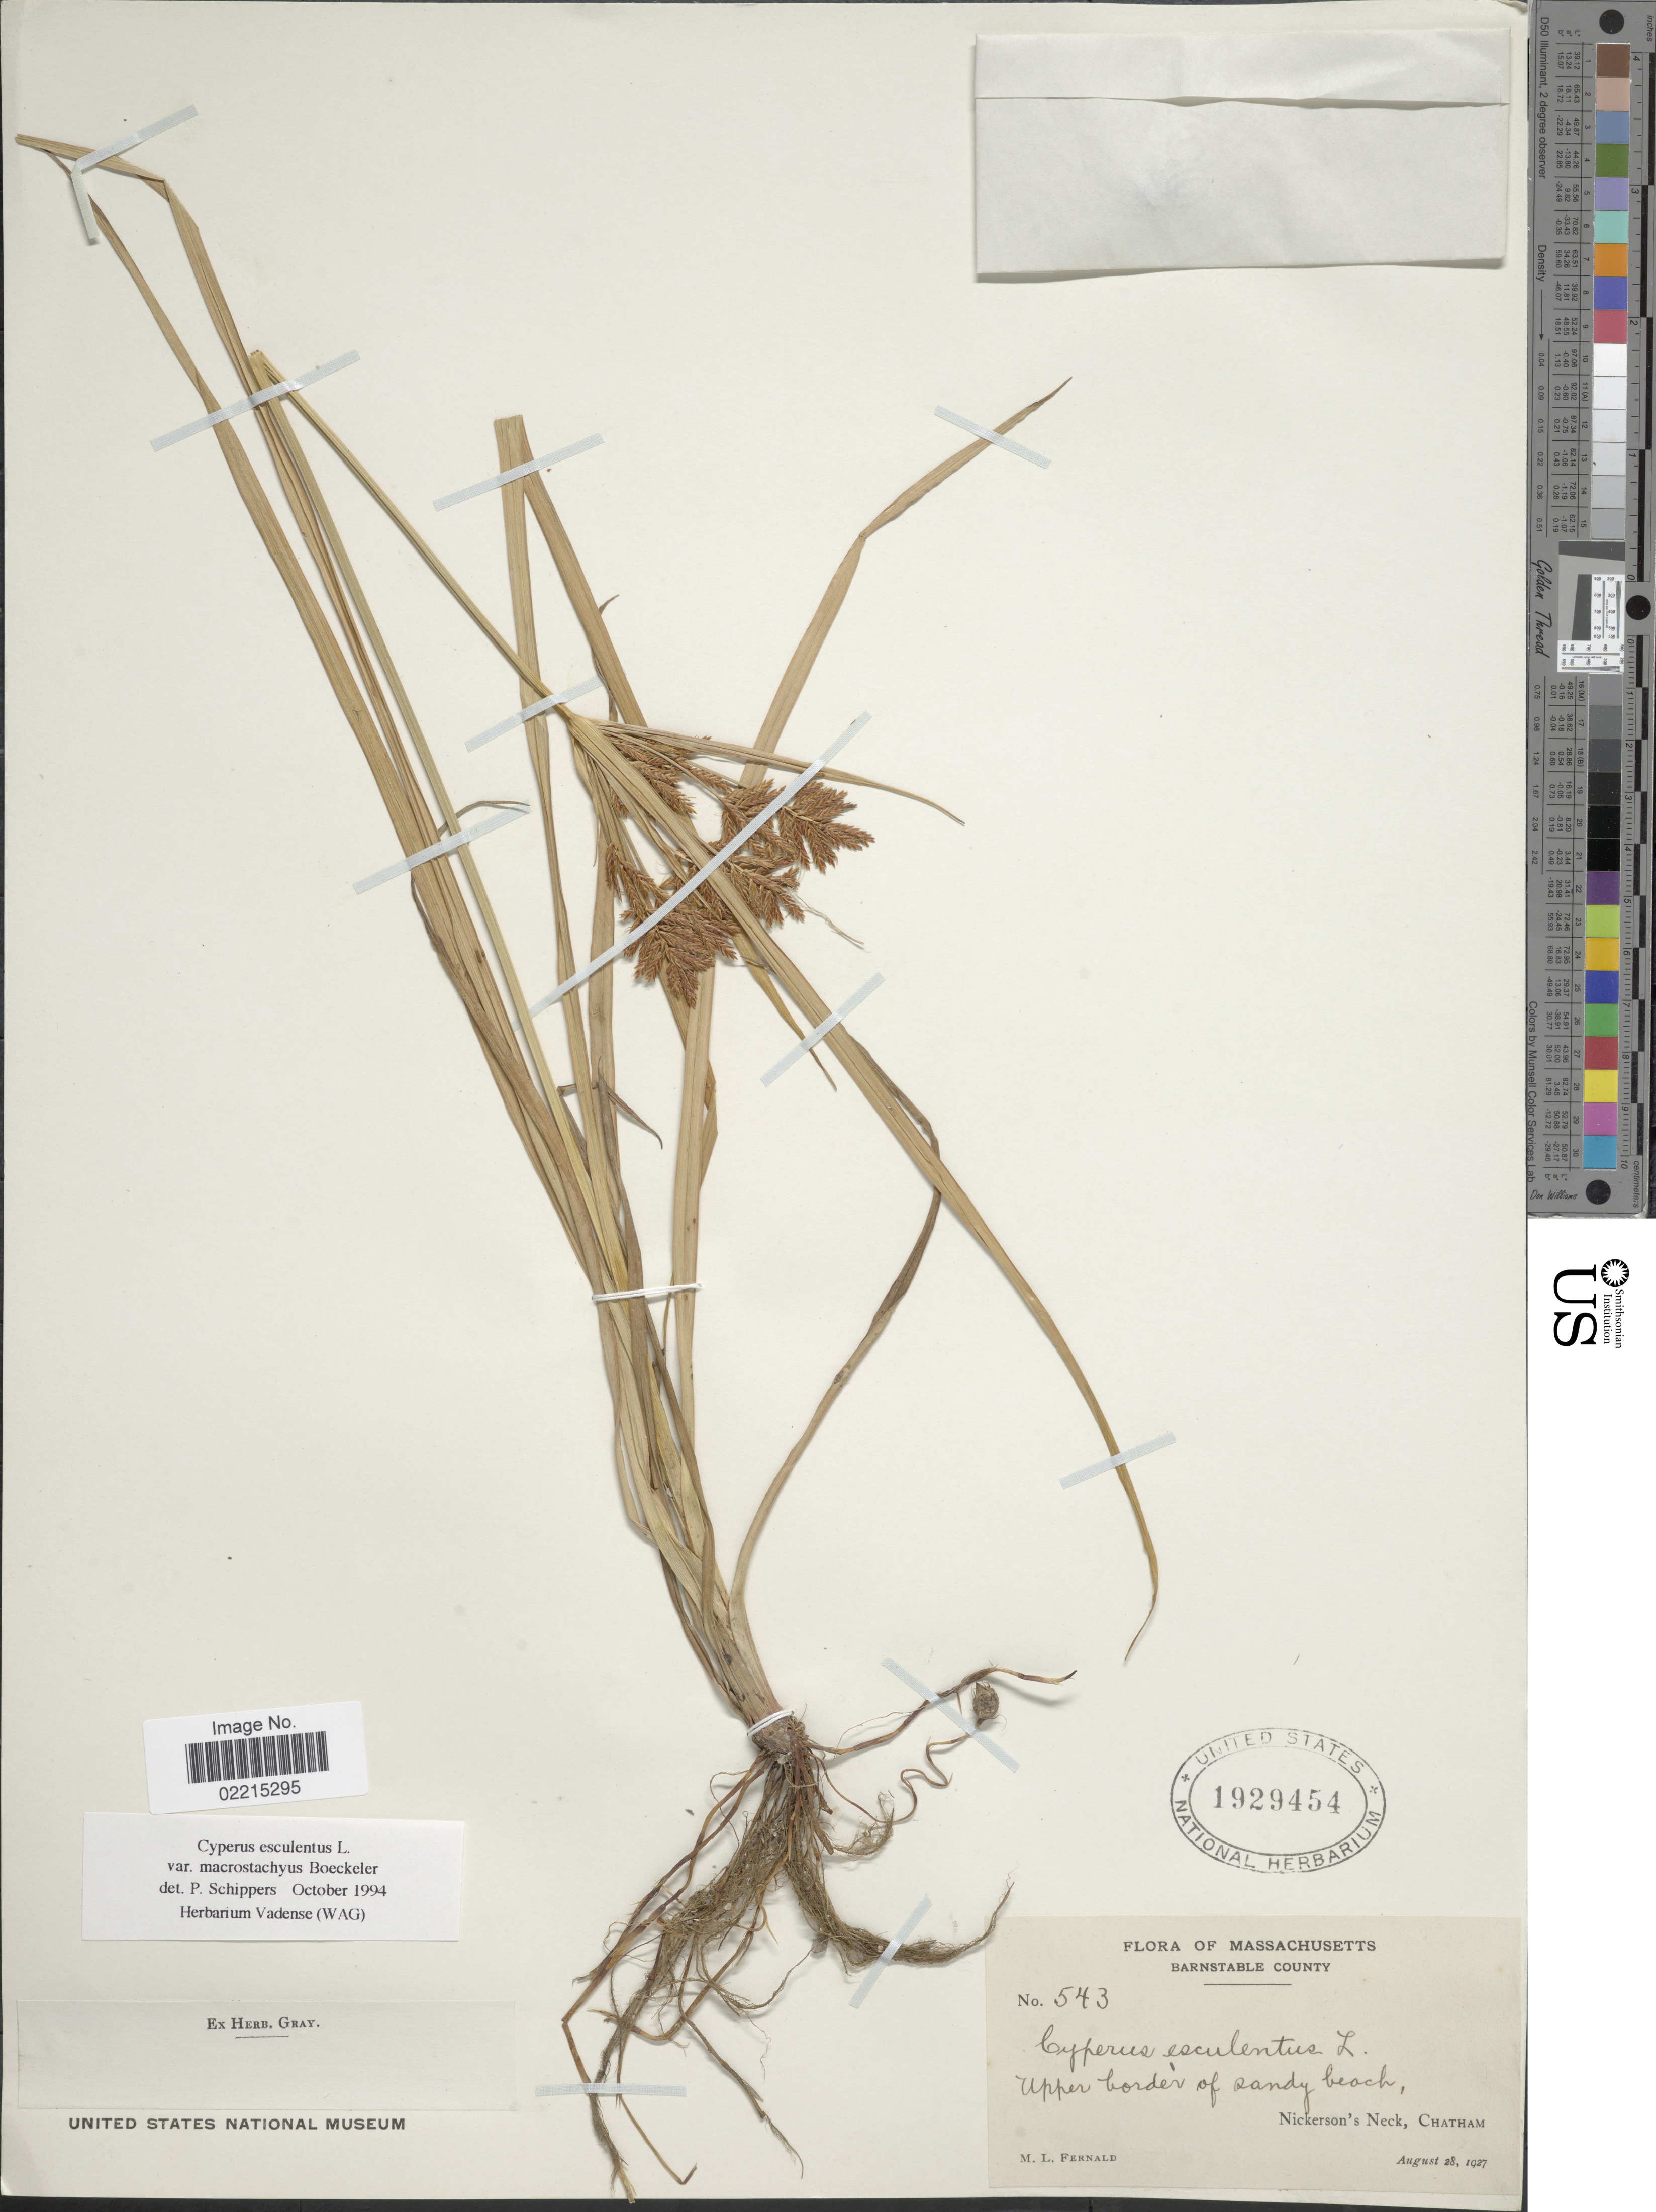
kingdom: Plantae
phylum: Tracheophyta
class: Liliopsida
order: Poales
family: Cyperaceae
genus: Cyperus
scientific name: Cyperus esculentus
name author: L.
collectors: M. L. Fernald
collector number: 543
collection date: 1927-08-28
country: United States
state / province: Massachusetts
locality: Barnstable County, Upper border of sandy beach, Nickerson' s Neck, Chatham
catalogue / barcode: US 1929454